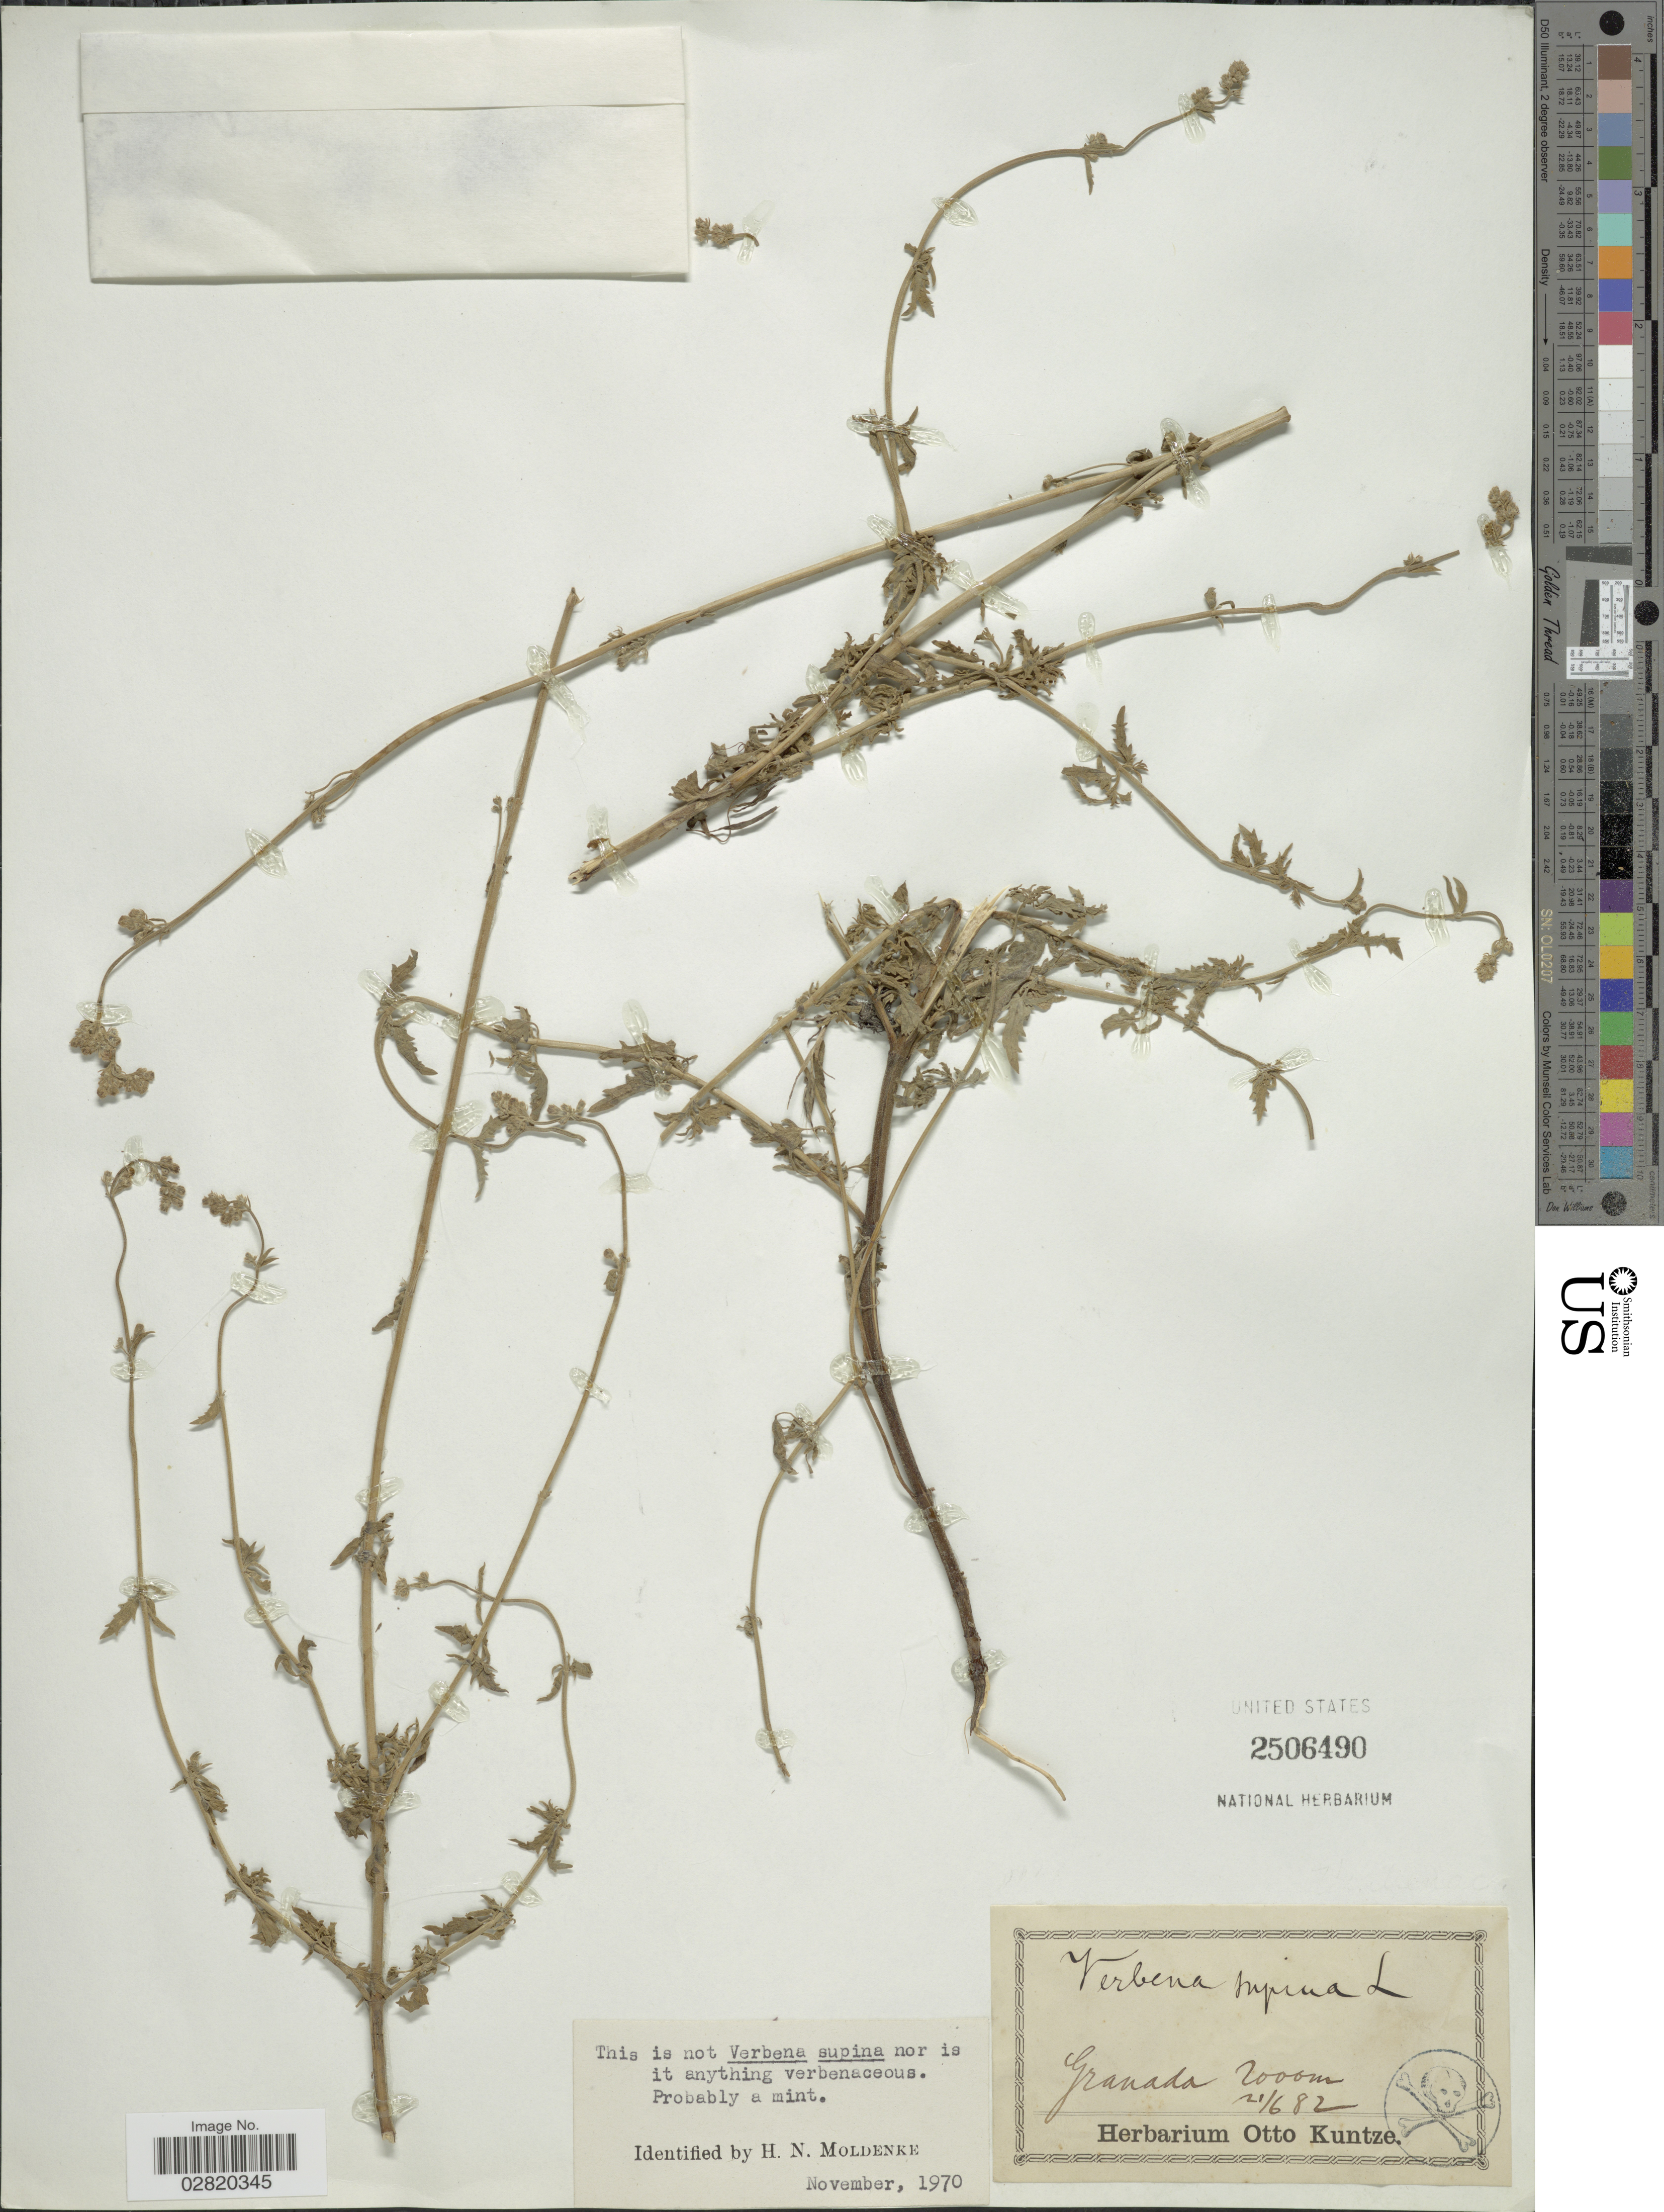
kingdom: Plantae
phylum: Tracheophyta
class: Magnoliopsida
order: Lamiales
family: Lamiaceae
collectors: ex herb. Otto Kuntze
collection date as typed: Transcribed d/m/y: 21/6/82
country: Spain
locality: Granada.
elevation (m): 2000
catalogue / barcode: US 2506490